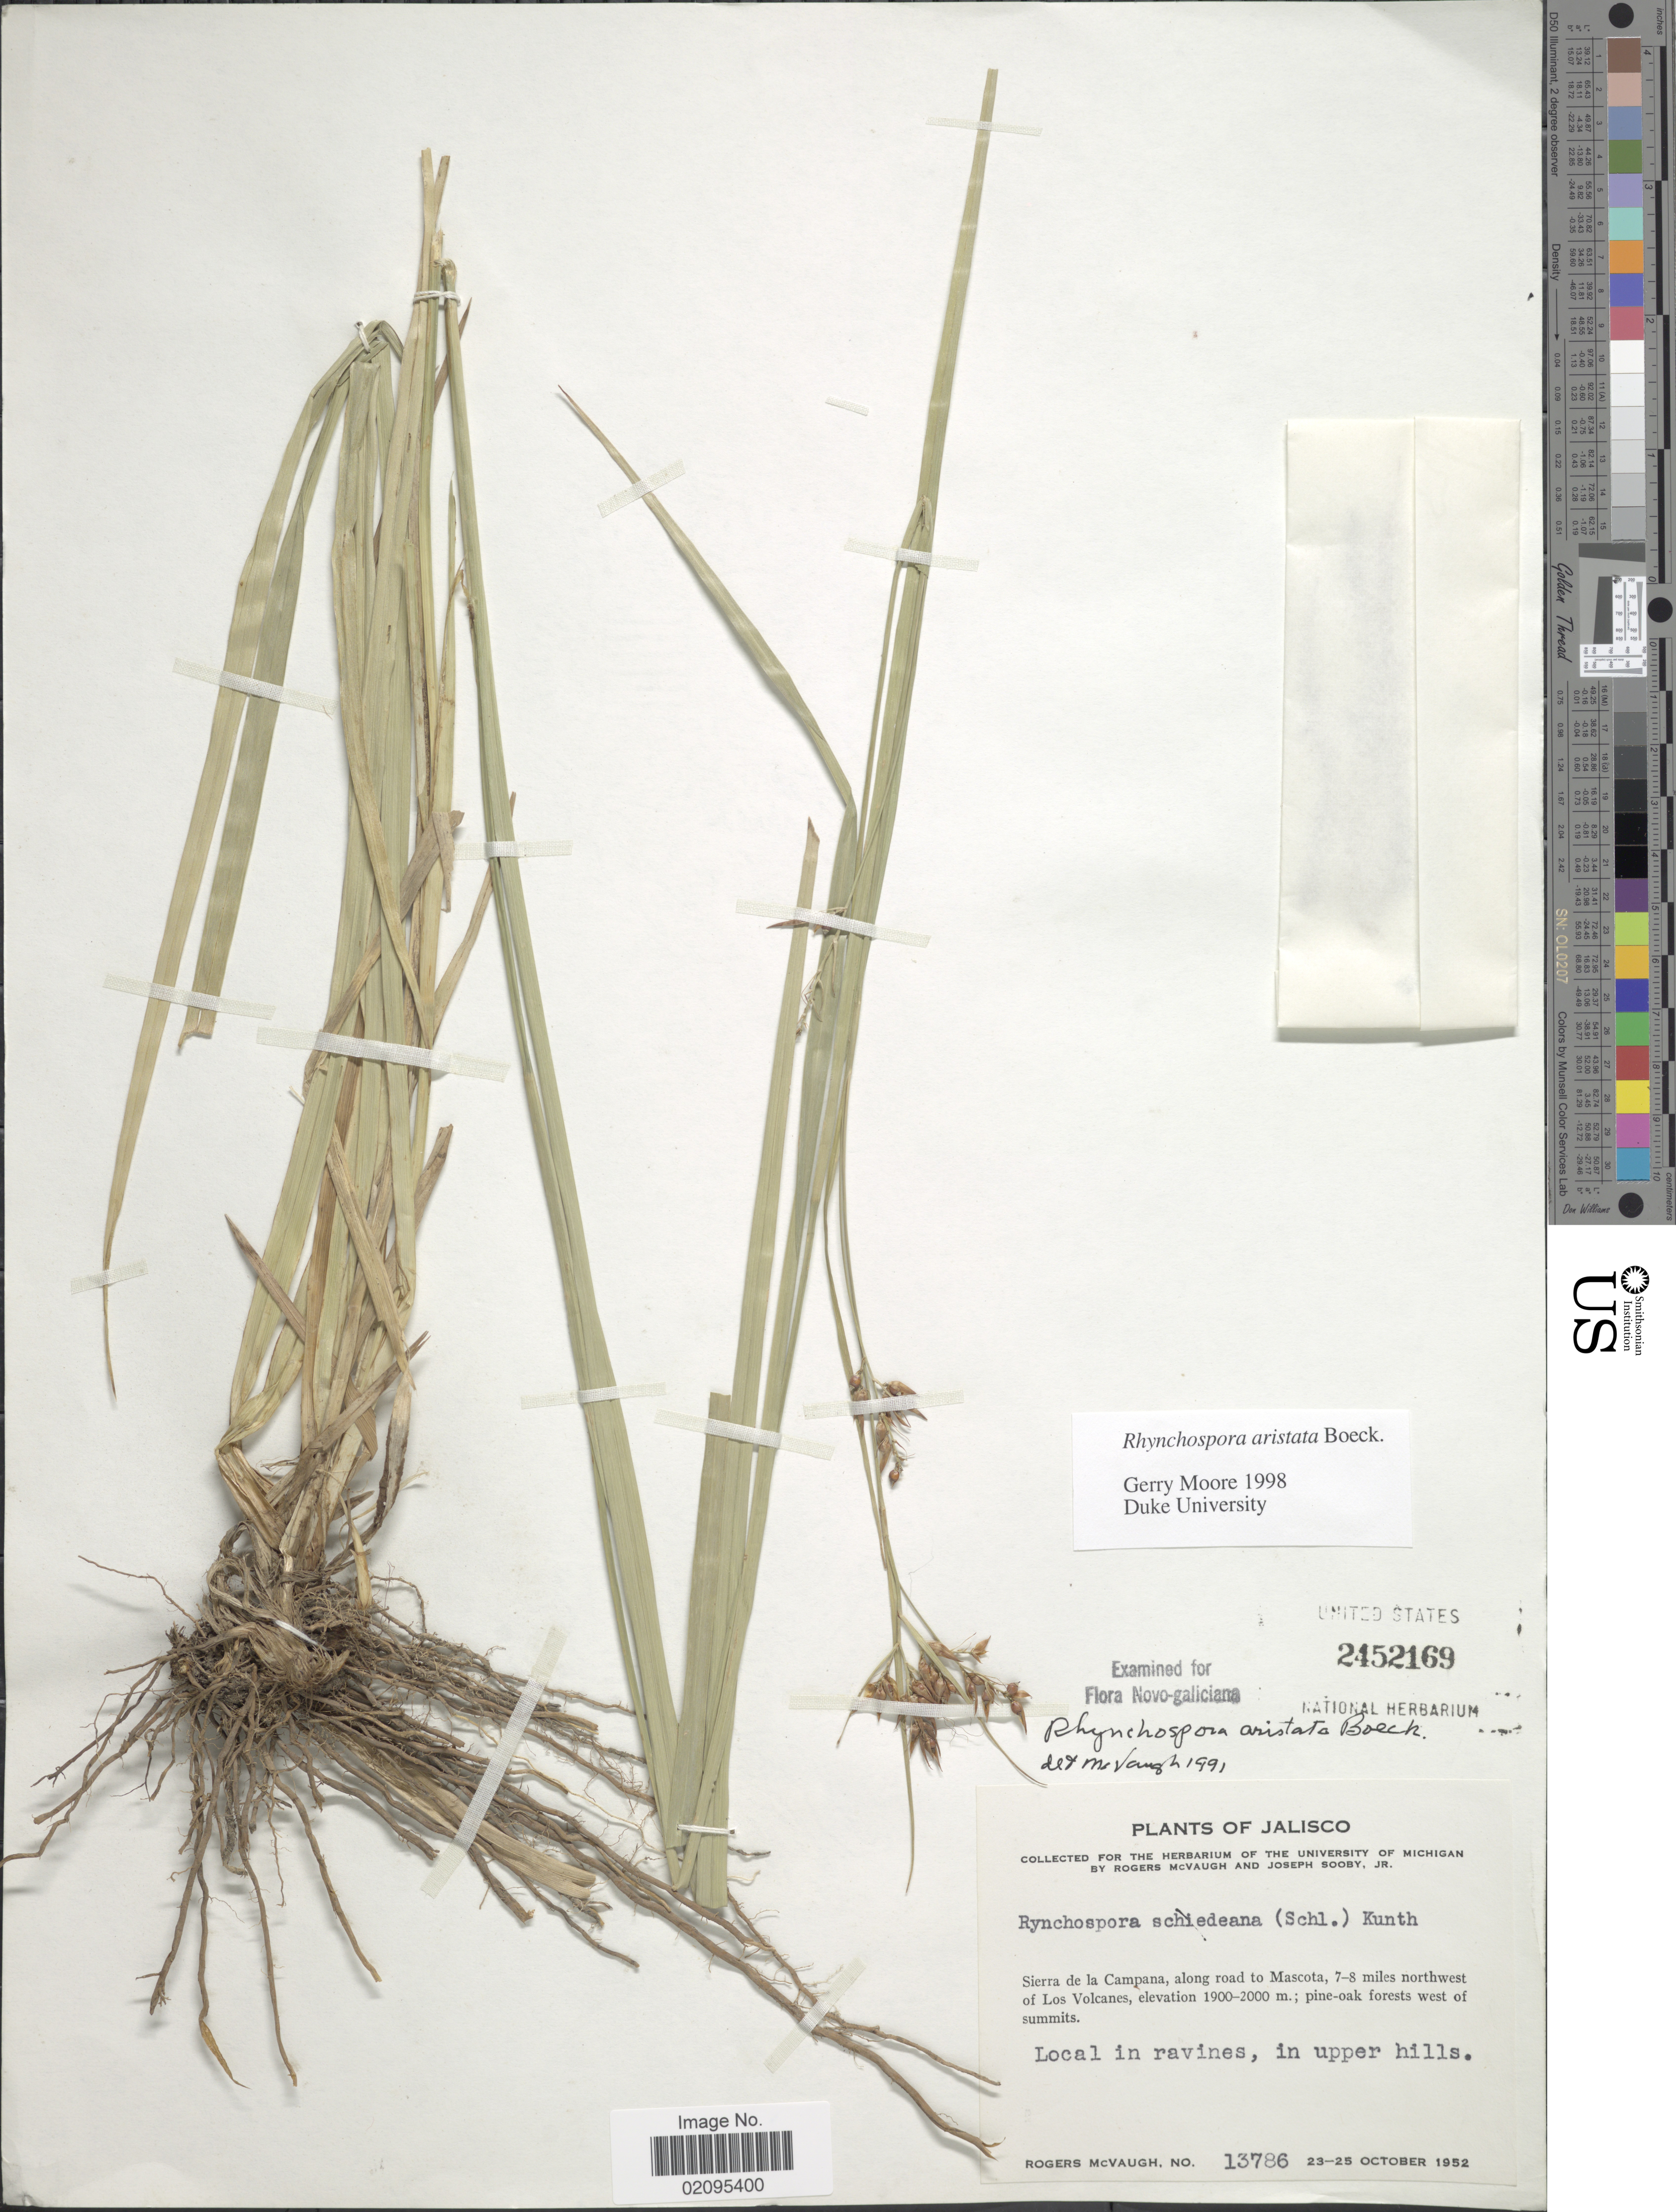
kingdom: Plantae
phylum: Tracheophyta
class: Liliopsida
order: Poales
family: Cyperaceae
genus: Rhynchospora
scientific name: Rhynchospora aristata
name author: Boeckeler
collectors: R. McVaugh & J. Sooby Jr.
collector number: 13786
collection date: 1952-10-23/1952-10-25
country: Mexico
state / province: Jalisco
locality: Sierra de la Campana, along road to Mascota, 7-8 miles northwest of Los Volcanes, local in ravines, in upper hills.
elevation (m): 1900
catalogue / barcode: US 2452169